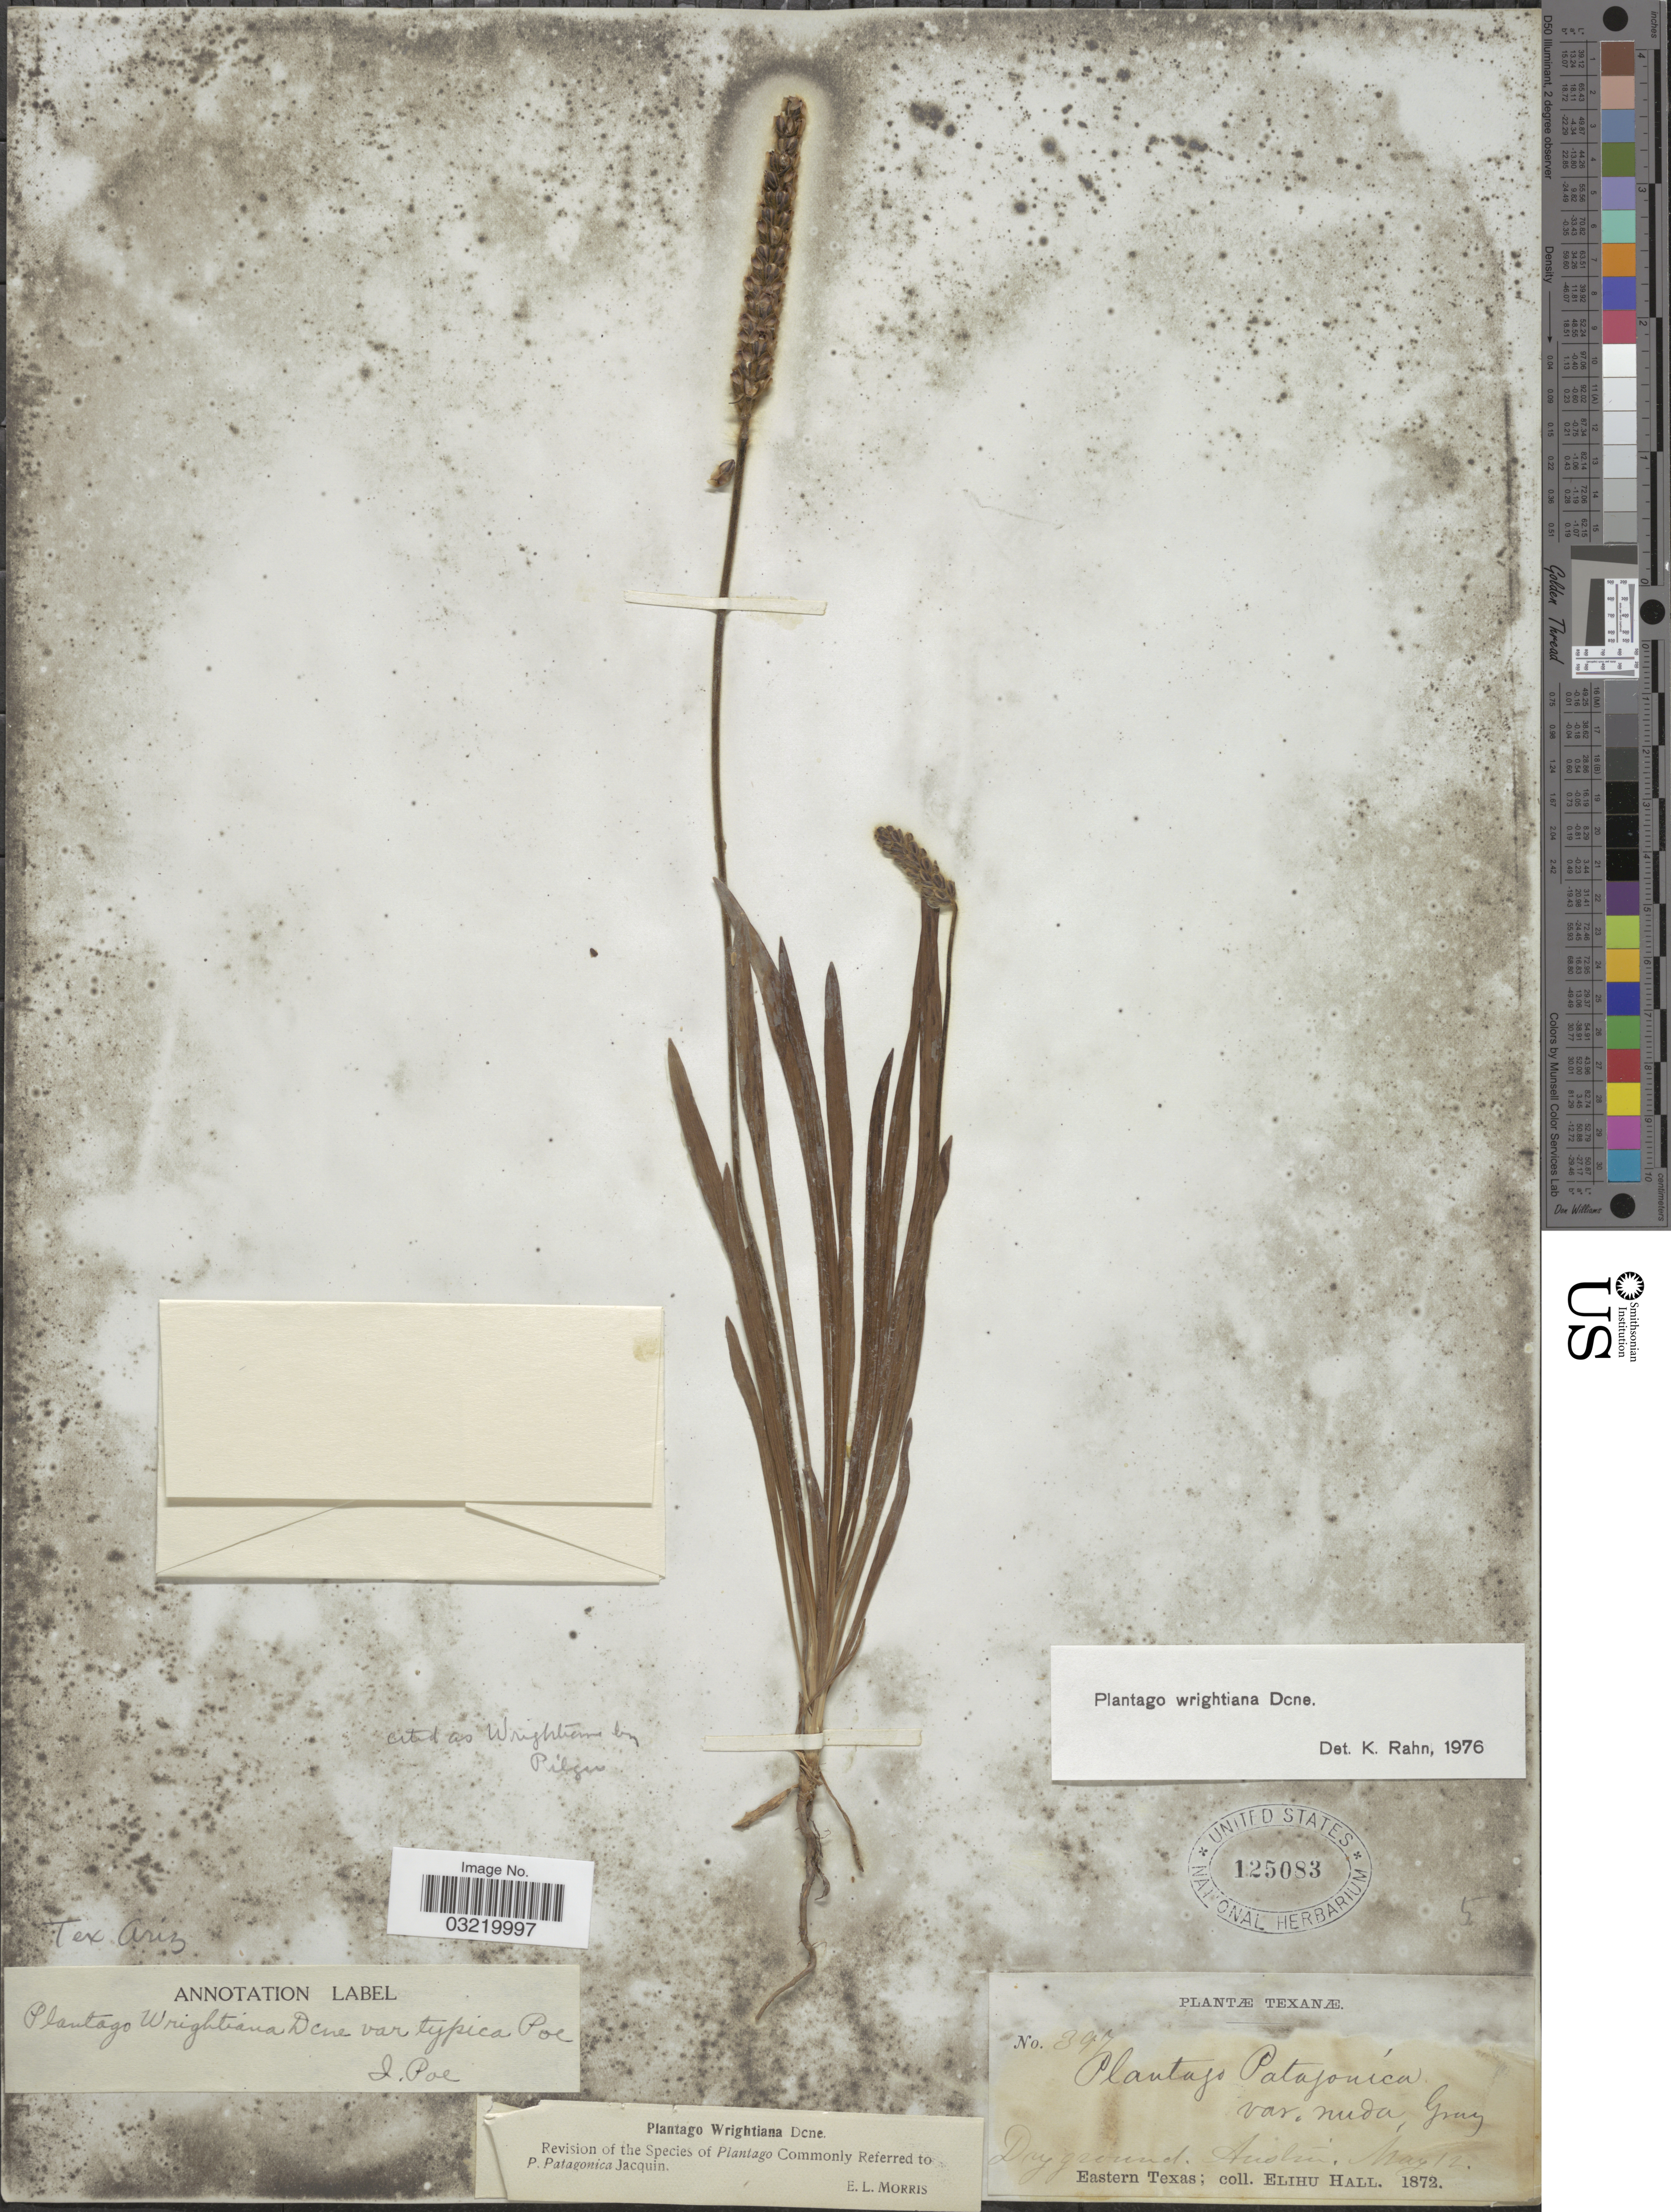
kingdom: Plantae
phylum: Tracheophyta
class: Magnoliopsida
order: Lamiales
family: Plantaginaceae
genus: Plantago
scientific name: Plantago wrightiana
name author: Decne. ex A. DC.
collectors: E. Hall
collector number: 397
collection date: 1872-05-12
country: United States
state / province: Texas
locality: Austin. Eastern Texas.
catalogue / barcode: US 125083